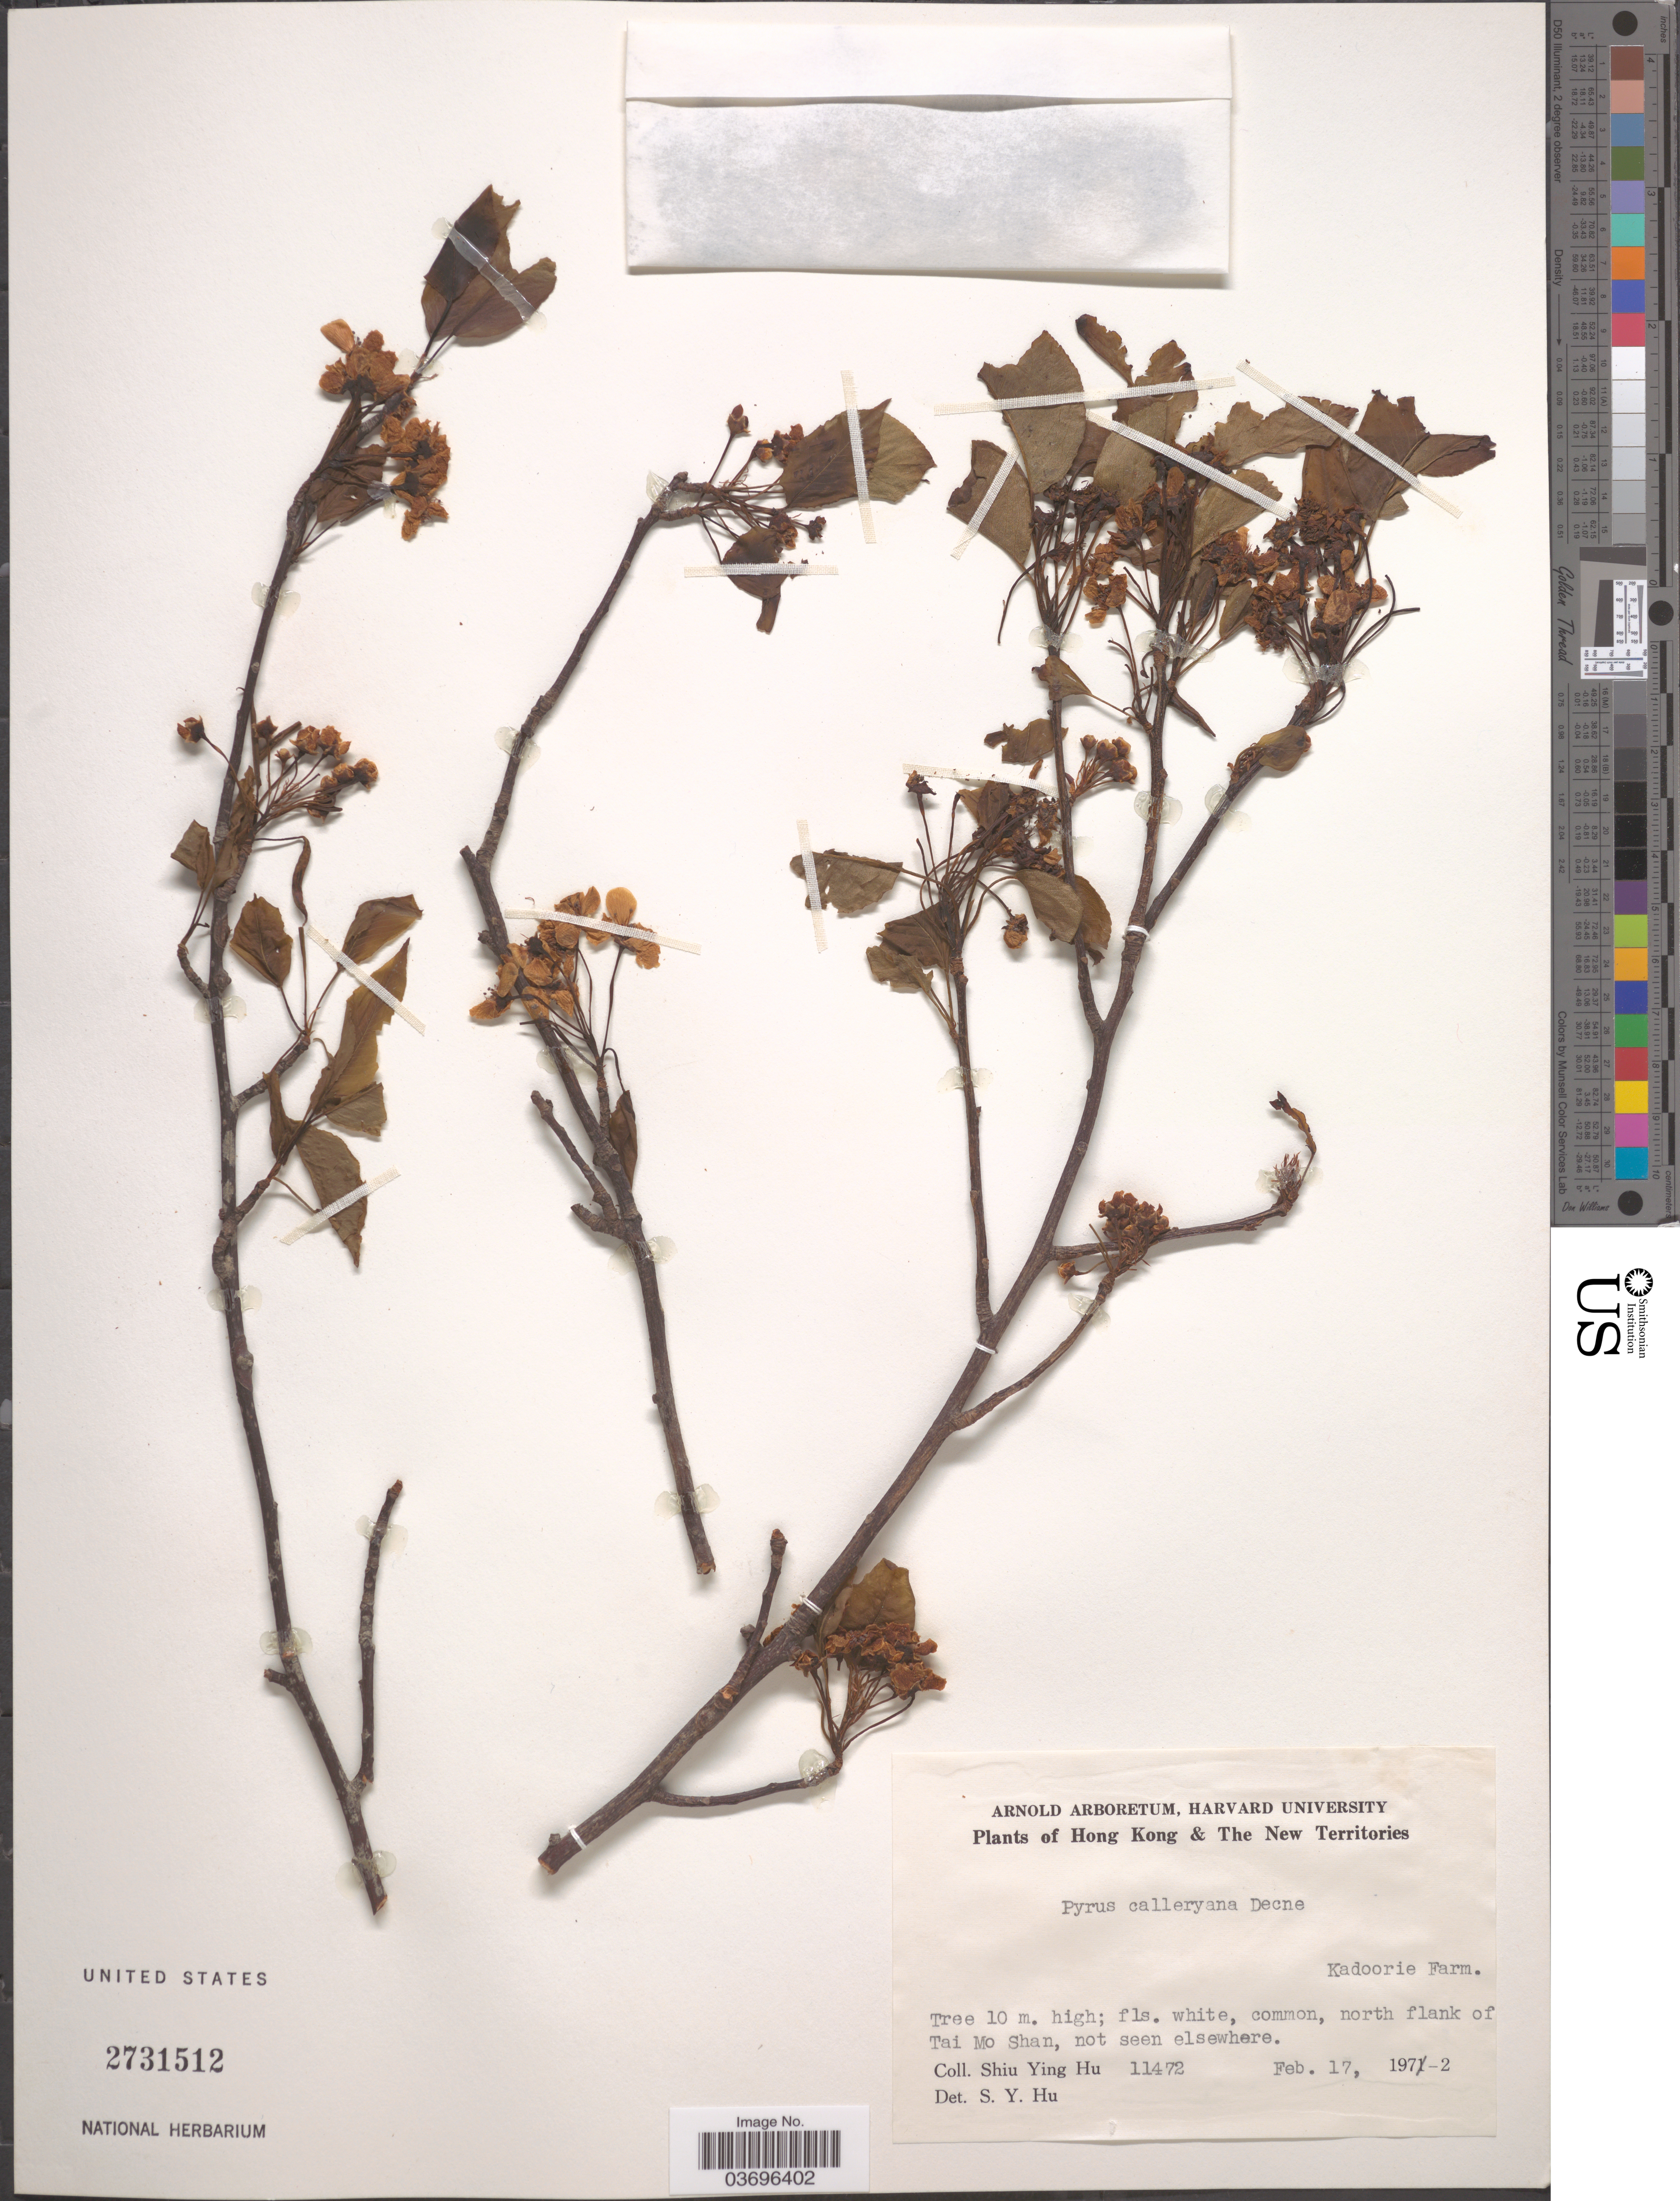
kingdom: Plantae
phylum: Tracheophyta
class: Magnoliopsida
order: Rosales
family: Rosaceae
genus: Pyrus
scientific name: Pyrus calleryana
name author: Decne.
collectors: S. Y. Hu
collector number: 11472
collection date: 1972-02-17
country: China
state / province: Hong Kong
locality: The New Territories. Kadoorie Farm. North flank of Tai Mo Shan.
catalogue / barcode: US 2731512